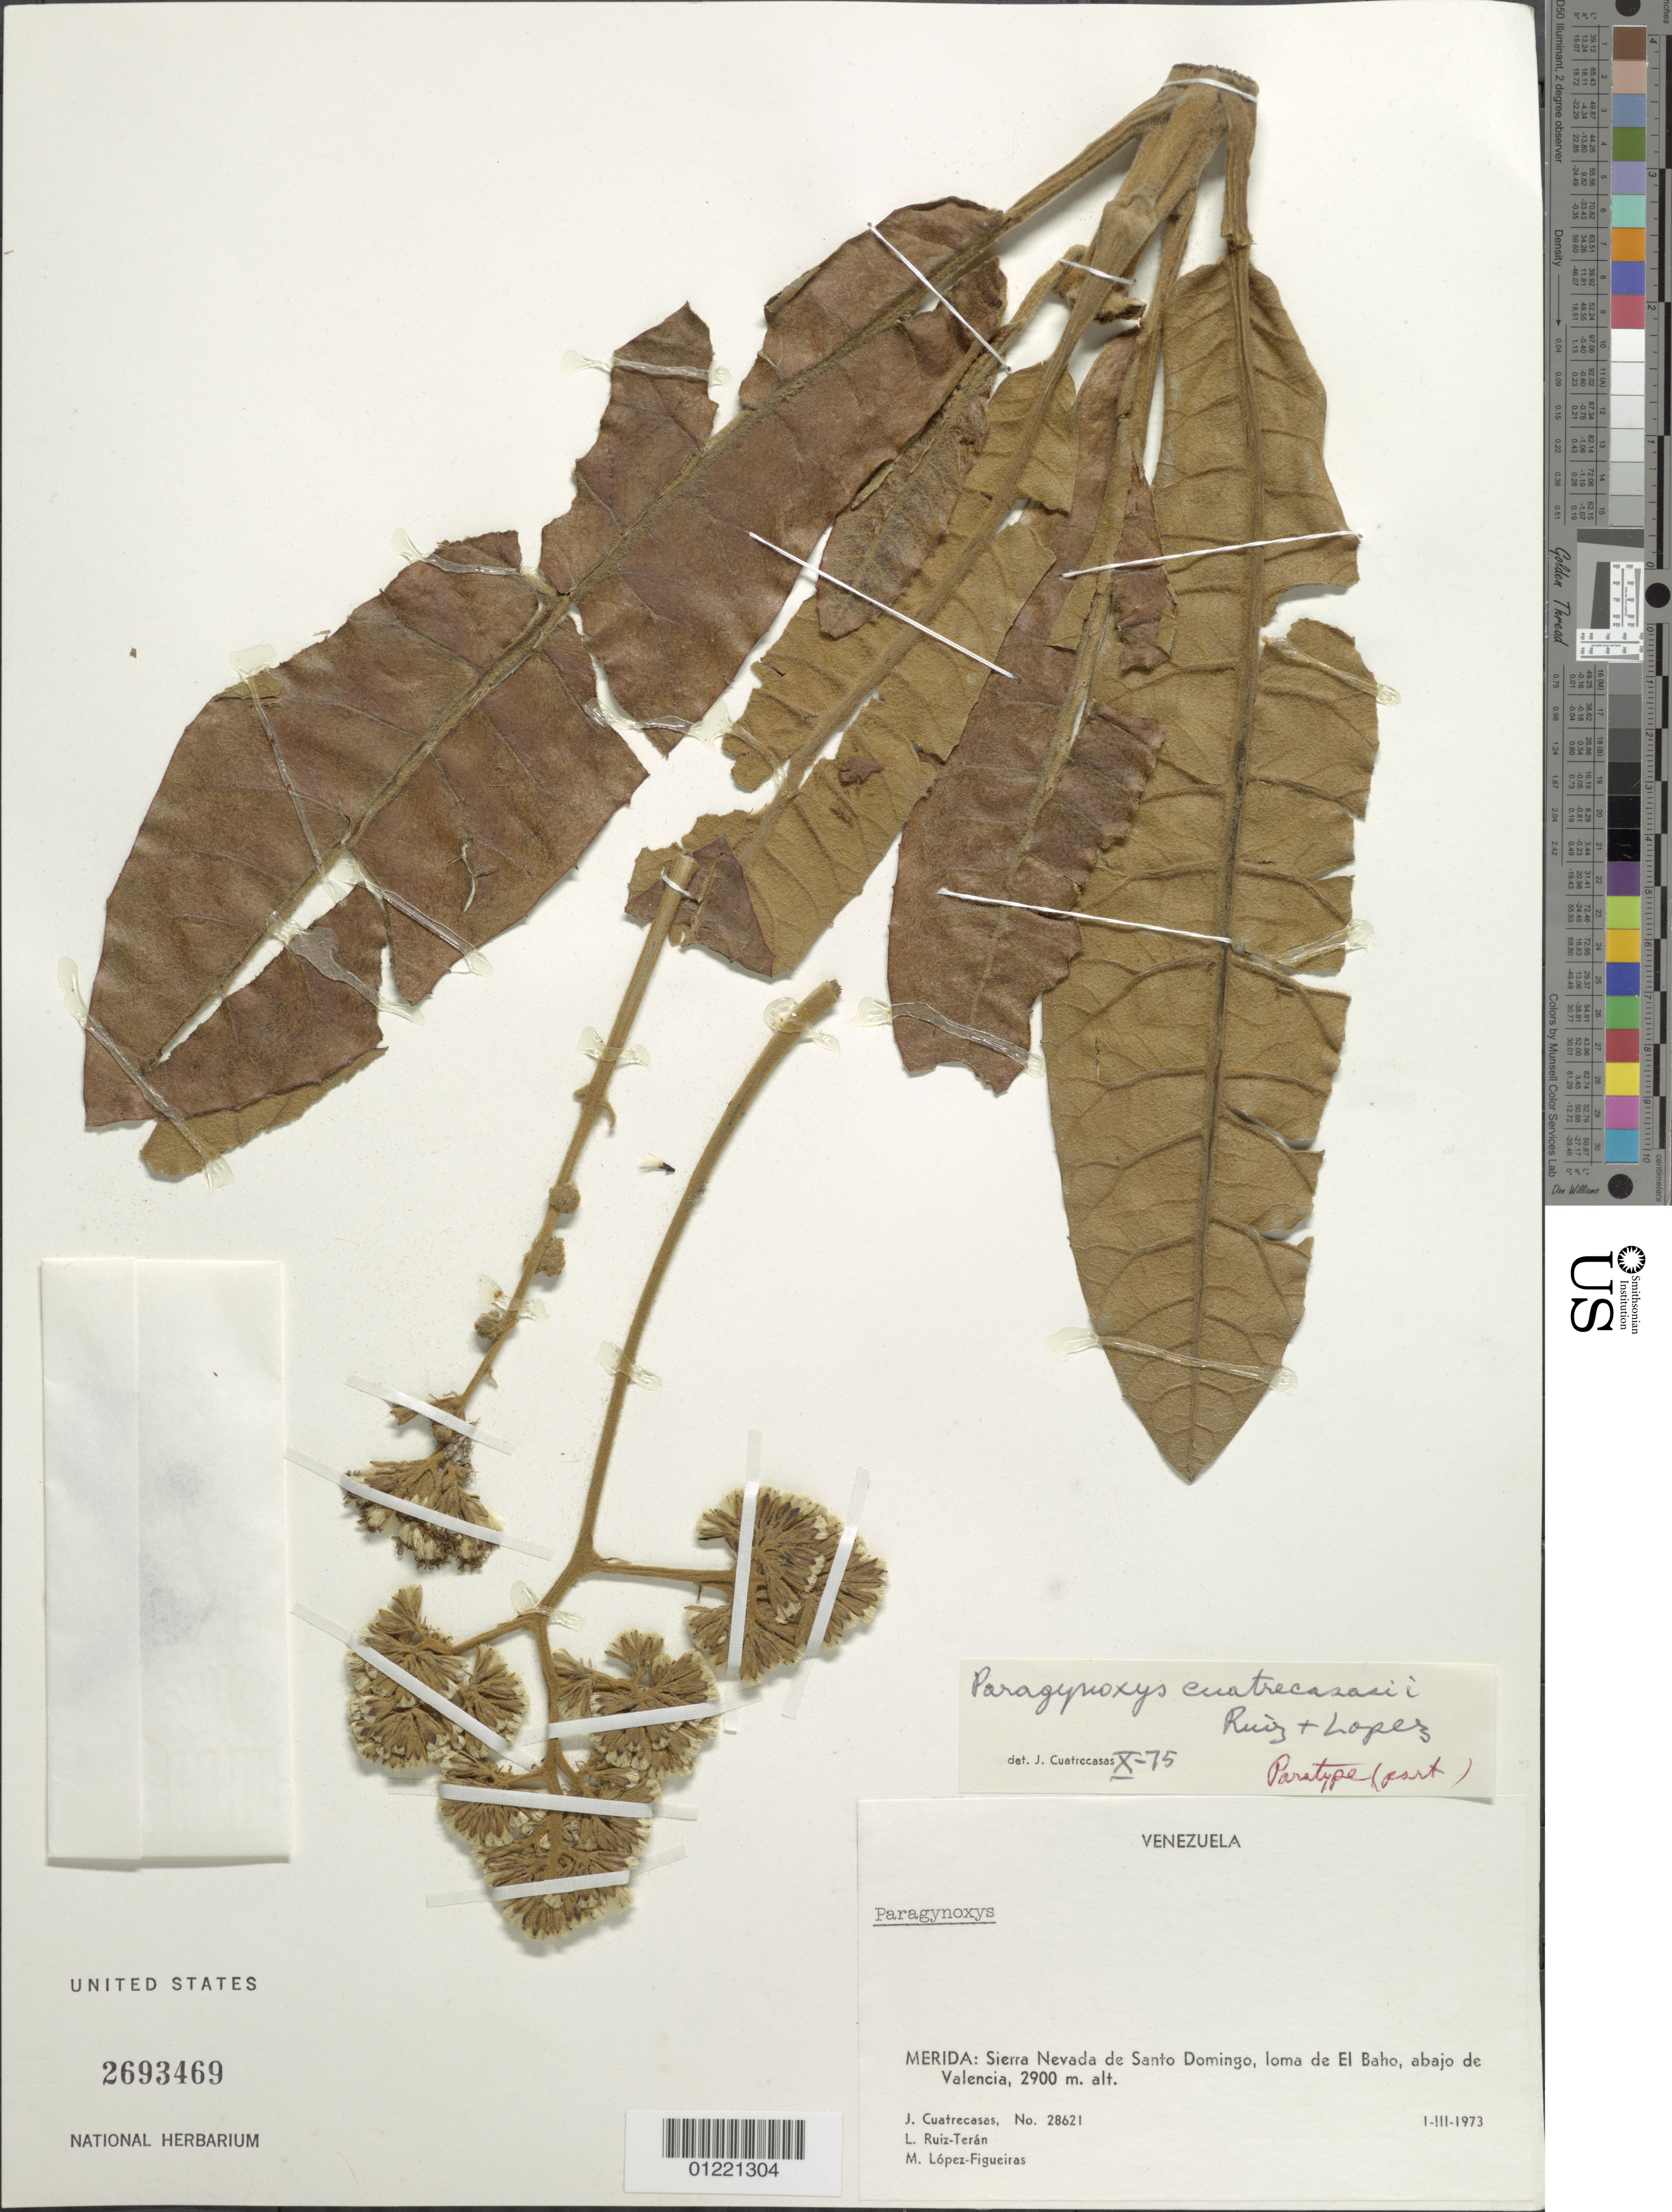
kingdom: Plantae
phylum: Tracheophyta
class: Magnoliopsida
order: Asterales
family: Asteraceae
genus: Paragynoxys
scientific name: Paragynoxys cuatrecasasii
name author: Ruíz-Terán & López Fig.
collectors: J. Cuatrecasas, L. E. Ruíz-Terán & M. López Figueiras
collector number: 28621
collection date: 1973-03-01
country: Venezuela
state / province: Mérida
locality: Sierra Nevada de Santo Domingo, Ioma de El Baho, abajo de Valencia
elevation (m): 2900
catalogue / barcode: US 2693469